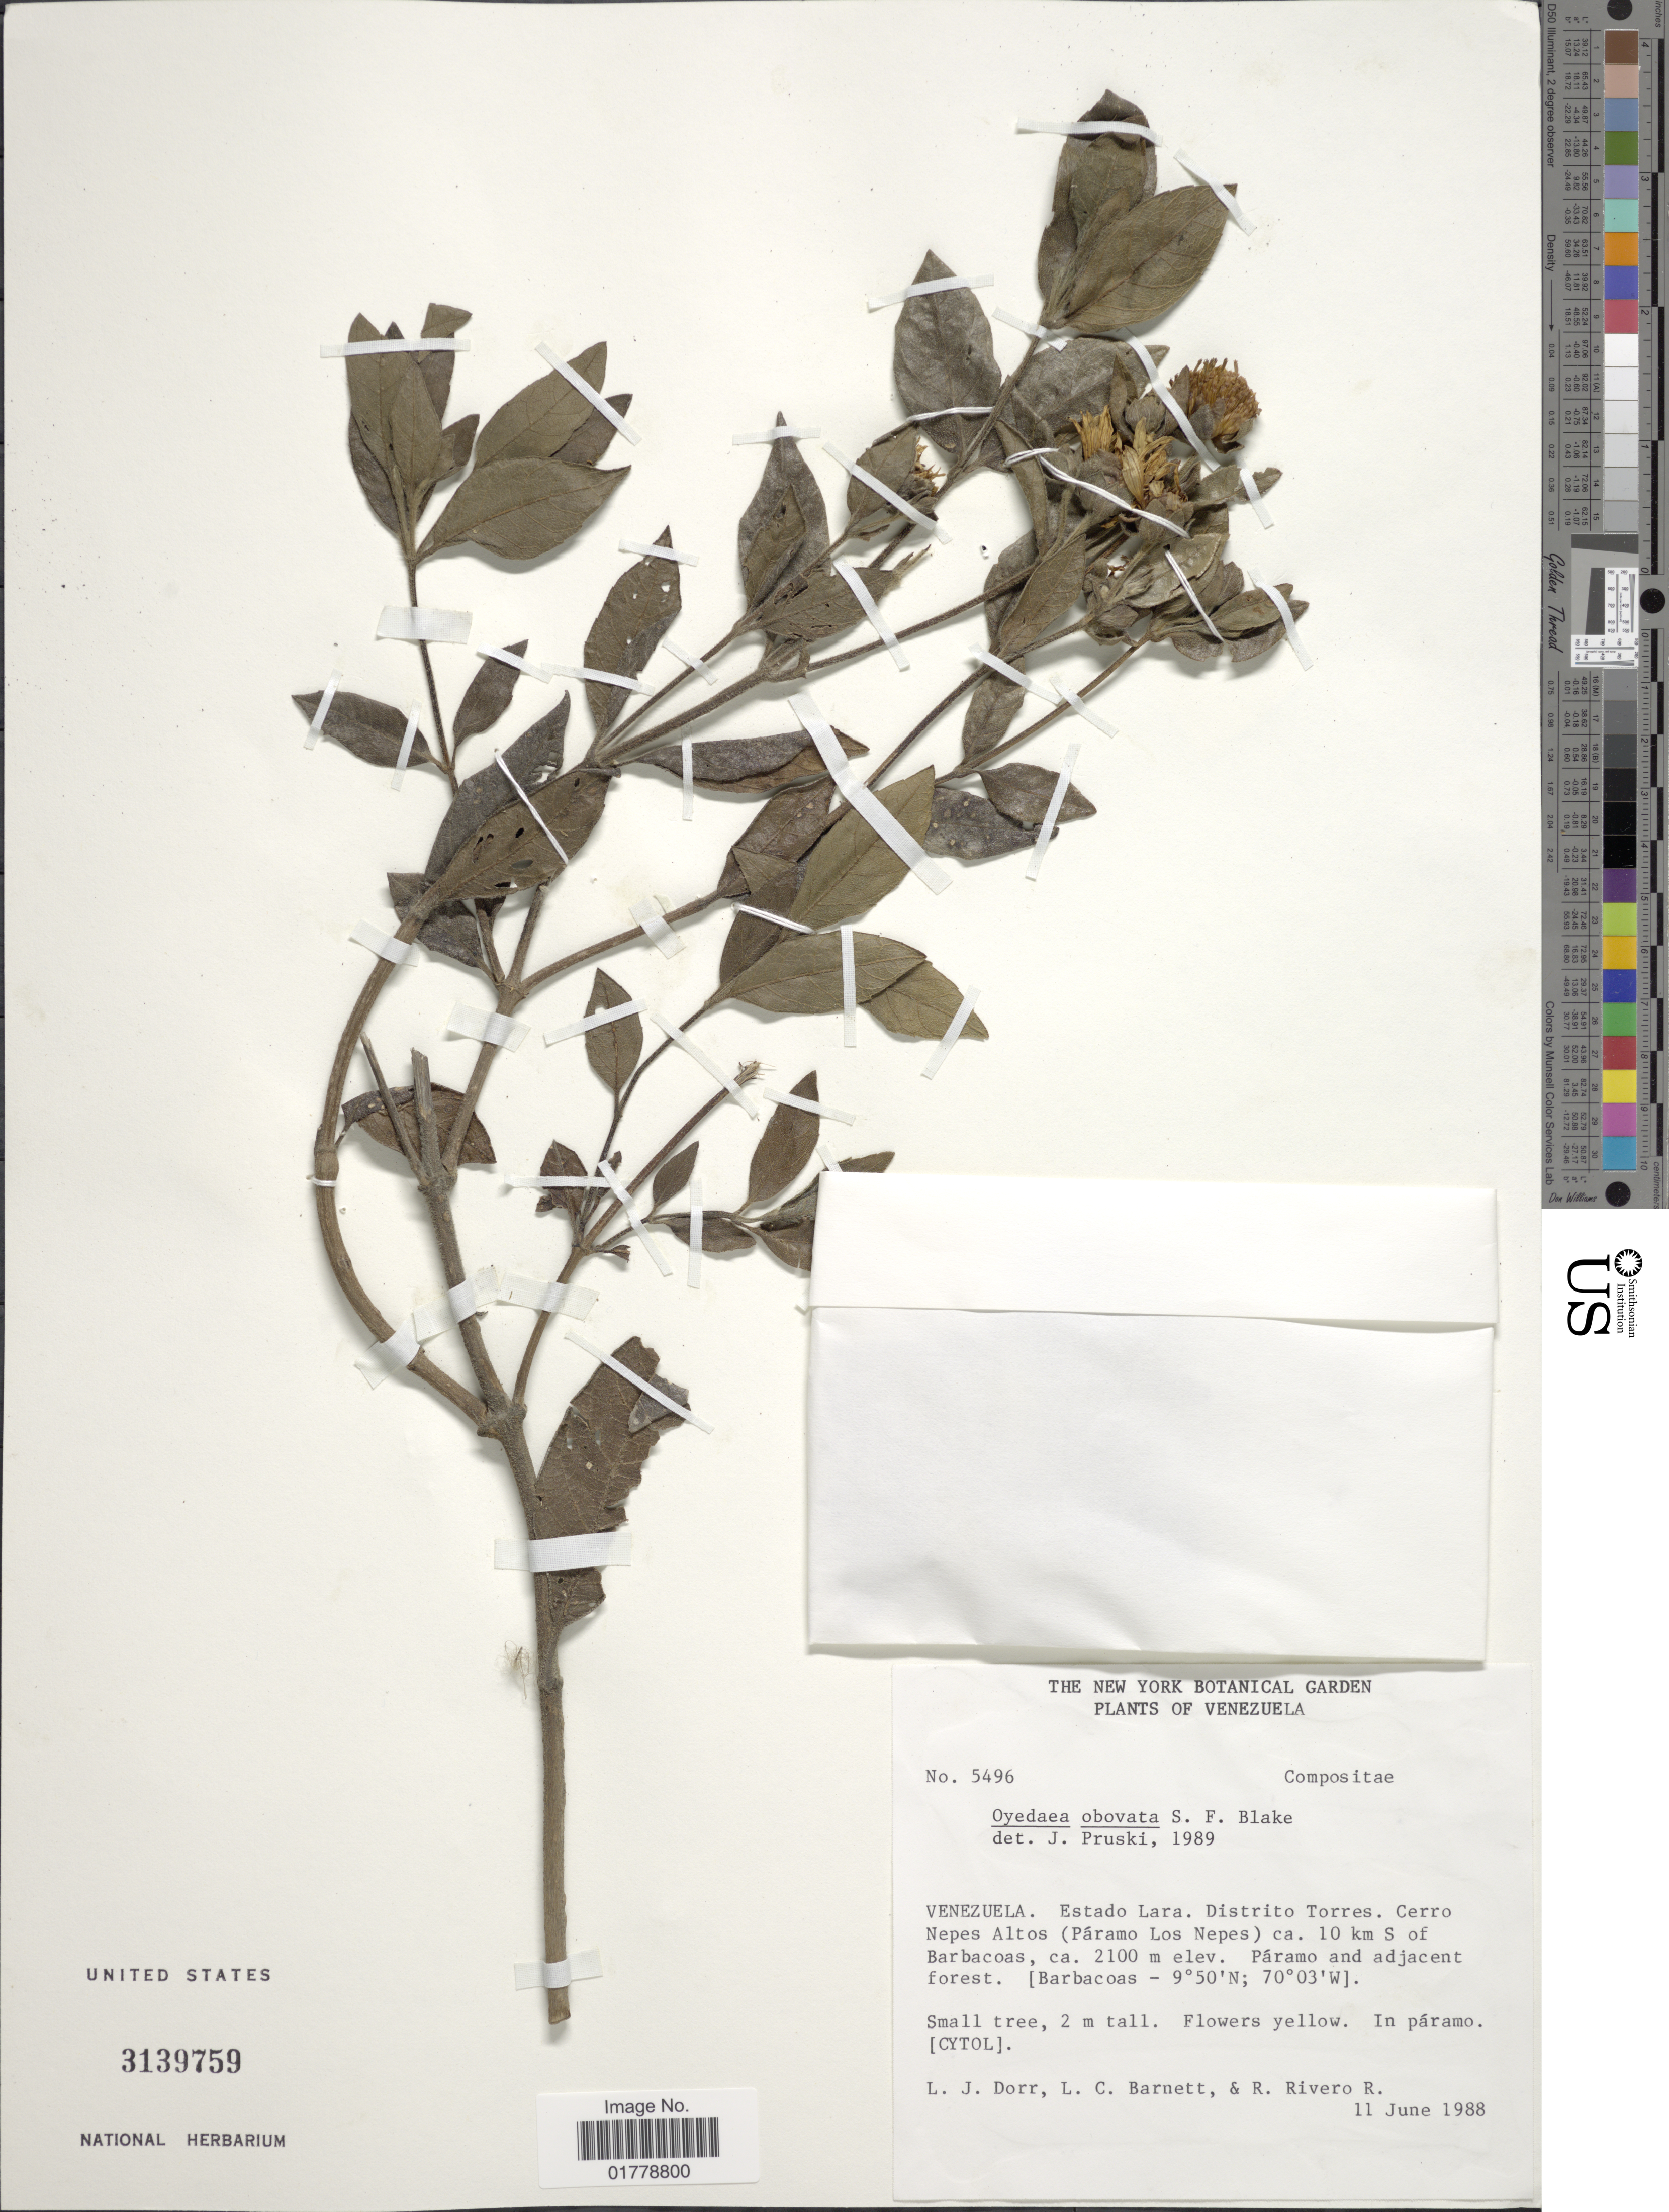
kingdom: Plantae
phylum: Tracheophyta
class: Magnoliopsida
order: Asterales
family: Asteraceae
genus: Oyedaea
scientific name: Oyedaea obovata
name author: S.F. Blake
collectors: L. J. Dorr, L. C. Barnett & R. Rivero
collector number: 5496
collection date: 1988-06-11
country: Venezuela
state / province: Lara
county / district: Torres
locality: Cerro Nepes Altos (Páramo Los Nepes) ca. 10 km S of Barbacoas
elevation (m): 2100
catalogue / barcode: US 3139759